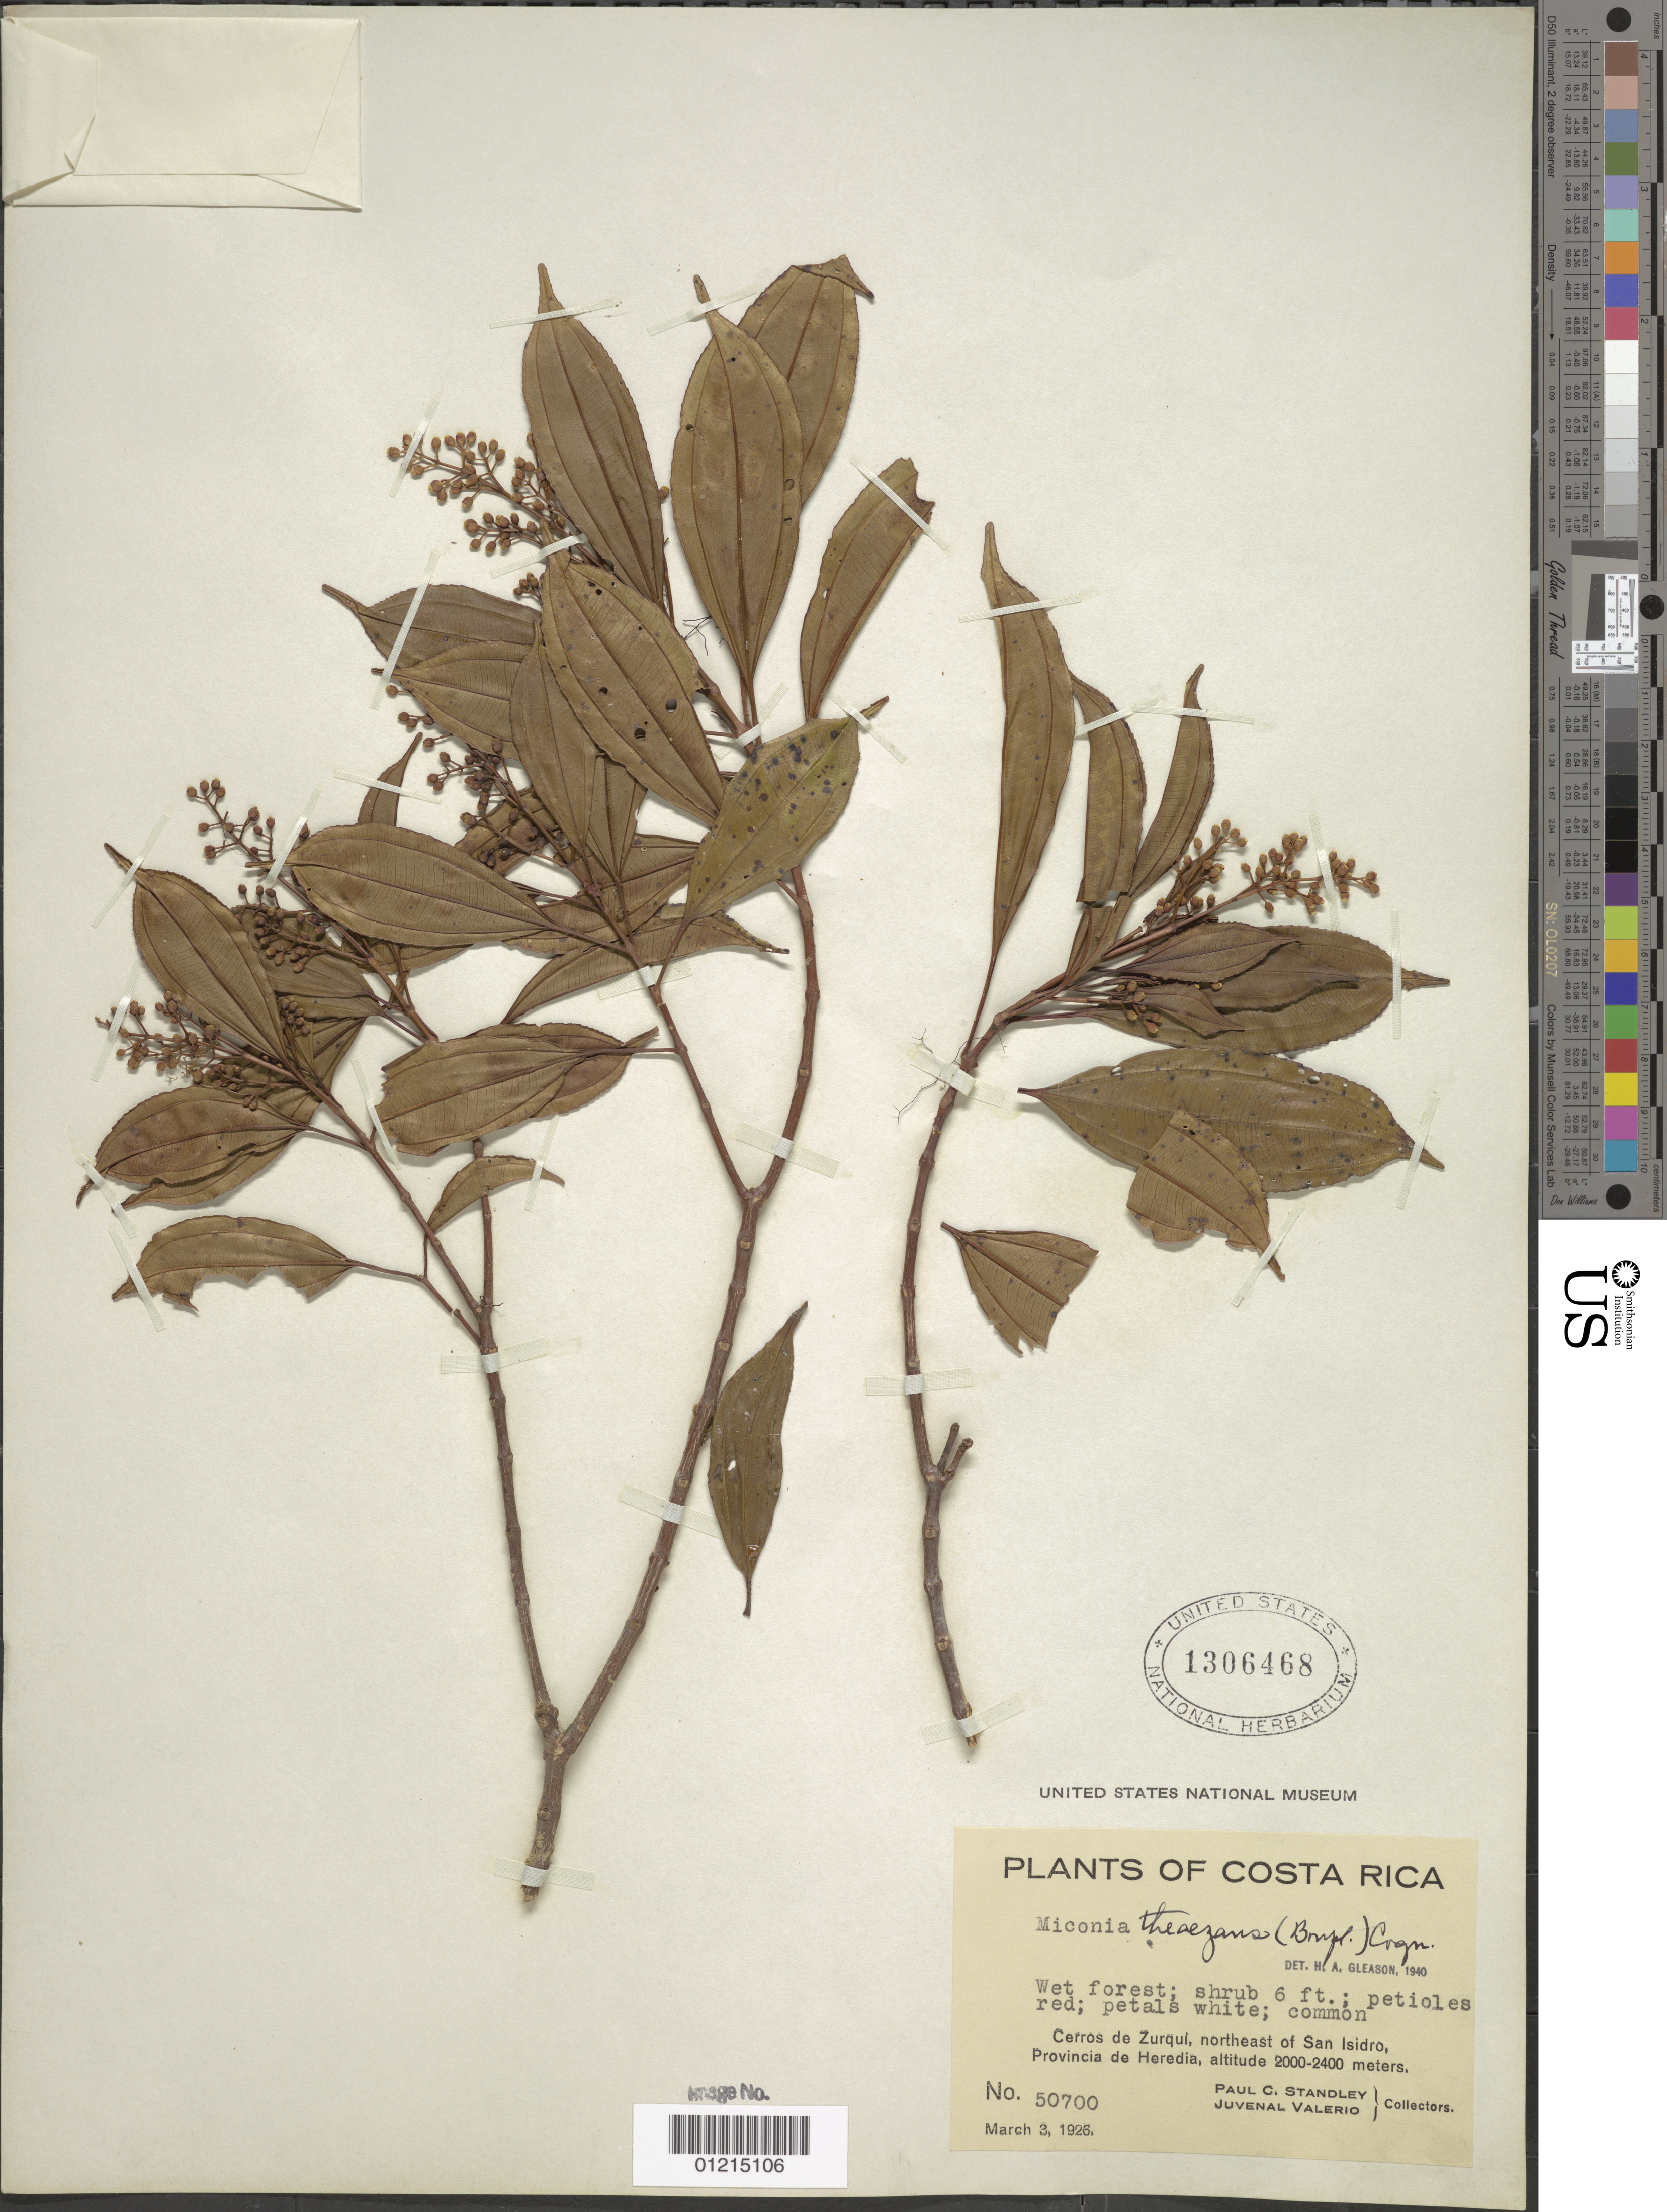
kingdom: Plantae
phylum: Tracheophyta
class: Magnoliopsida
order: Myrtales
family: Melastomataceae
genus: Miconia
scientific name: Miconia theizans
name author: (Bonpl.) Cogn.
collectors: P. C. Standley & J. Valerio R.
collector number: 50700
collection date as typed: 03 Mar 1926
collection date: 1926-03-03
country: Costa Rica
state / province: Heredia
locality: Cerros de Zurqui, NE of San Isidro, Provincia de Heredia.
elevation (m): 2000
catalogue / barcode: US 1306468